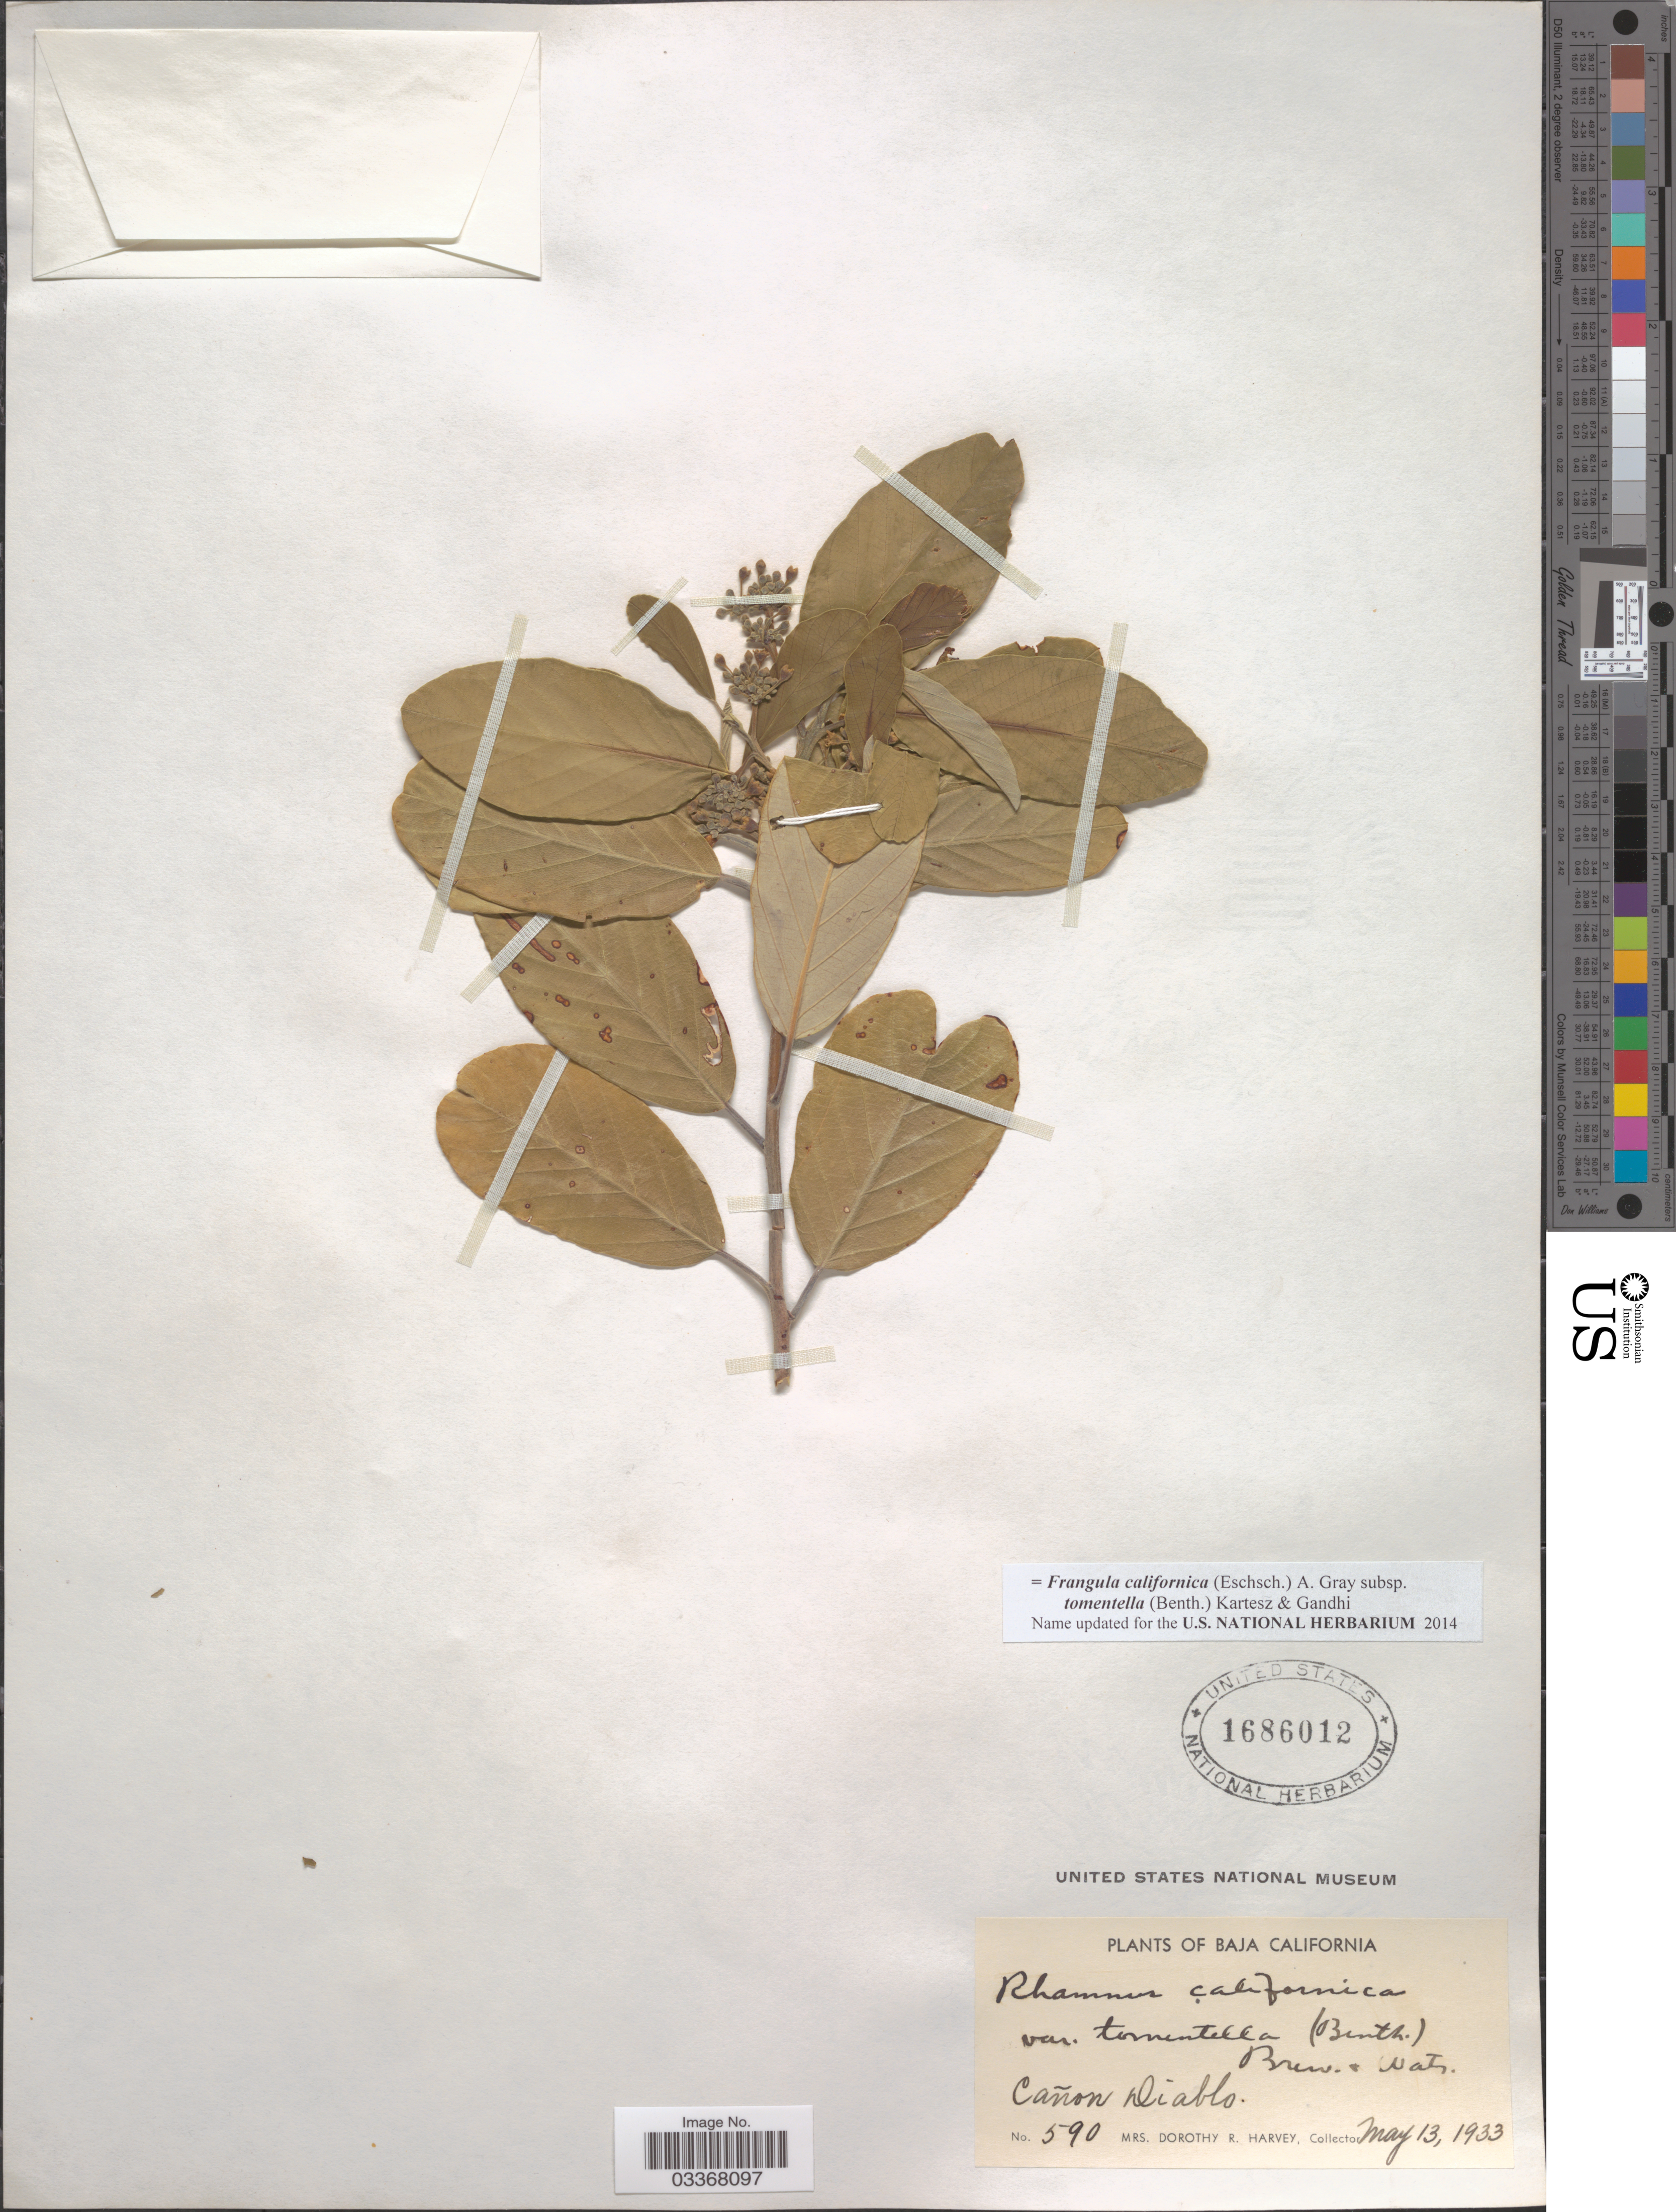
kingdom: Plantae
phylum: Tracheophyta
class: Magnoliopsida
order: Rosales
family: Rhamnaceae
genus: Frangula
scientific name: Frangula californica subsp. tomentella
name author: (Benth.) Kartesz & Gandhi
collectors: Harvey, Mrs. D. R.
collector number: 590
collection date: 1933-05-13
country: Mexico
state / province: Baja California Norte / Baja California Sur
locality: Cañon Diablo.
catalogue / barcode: US 1686012